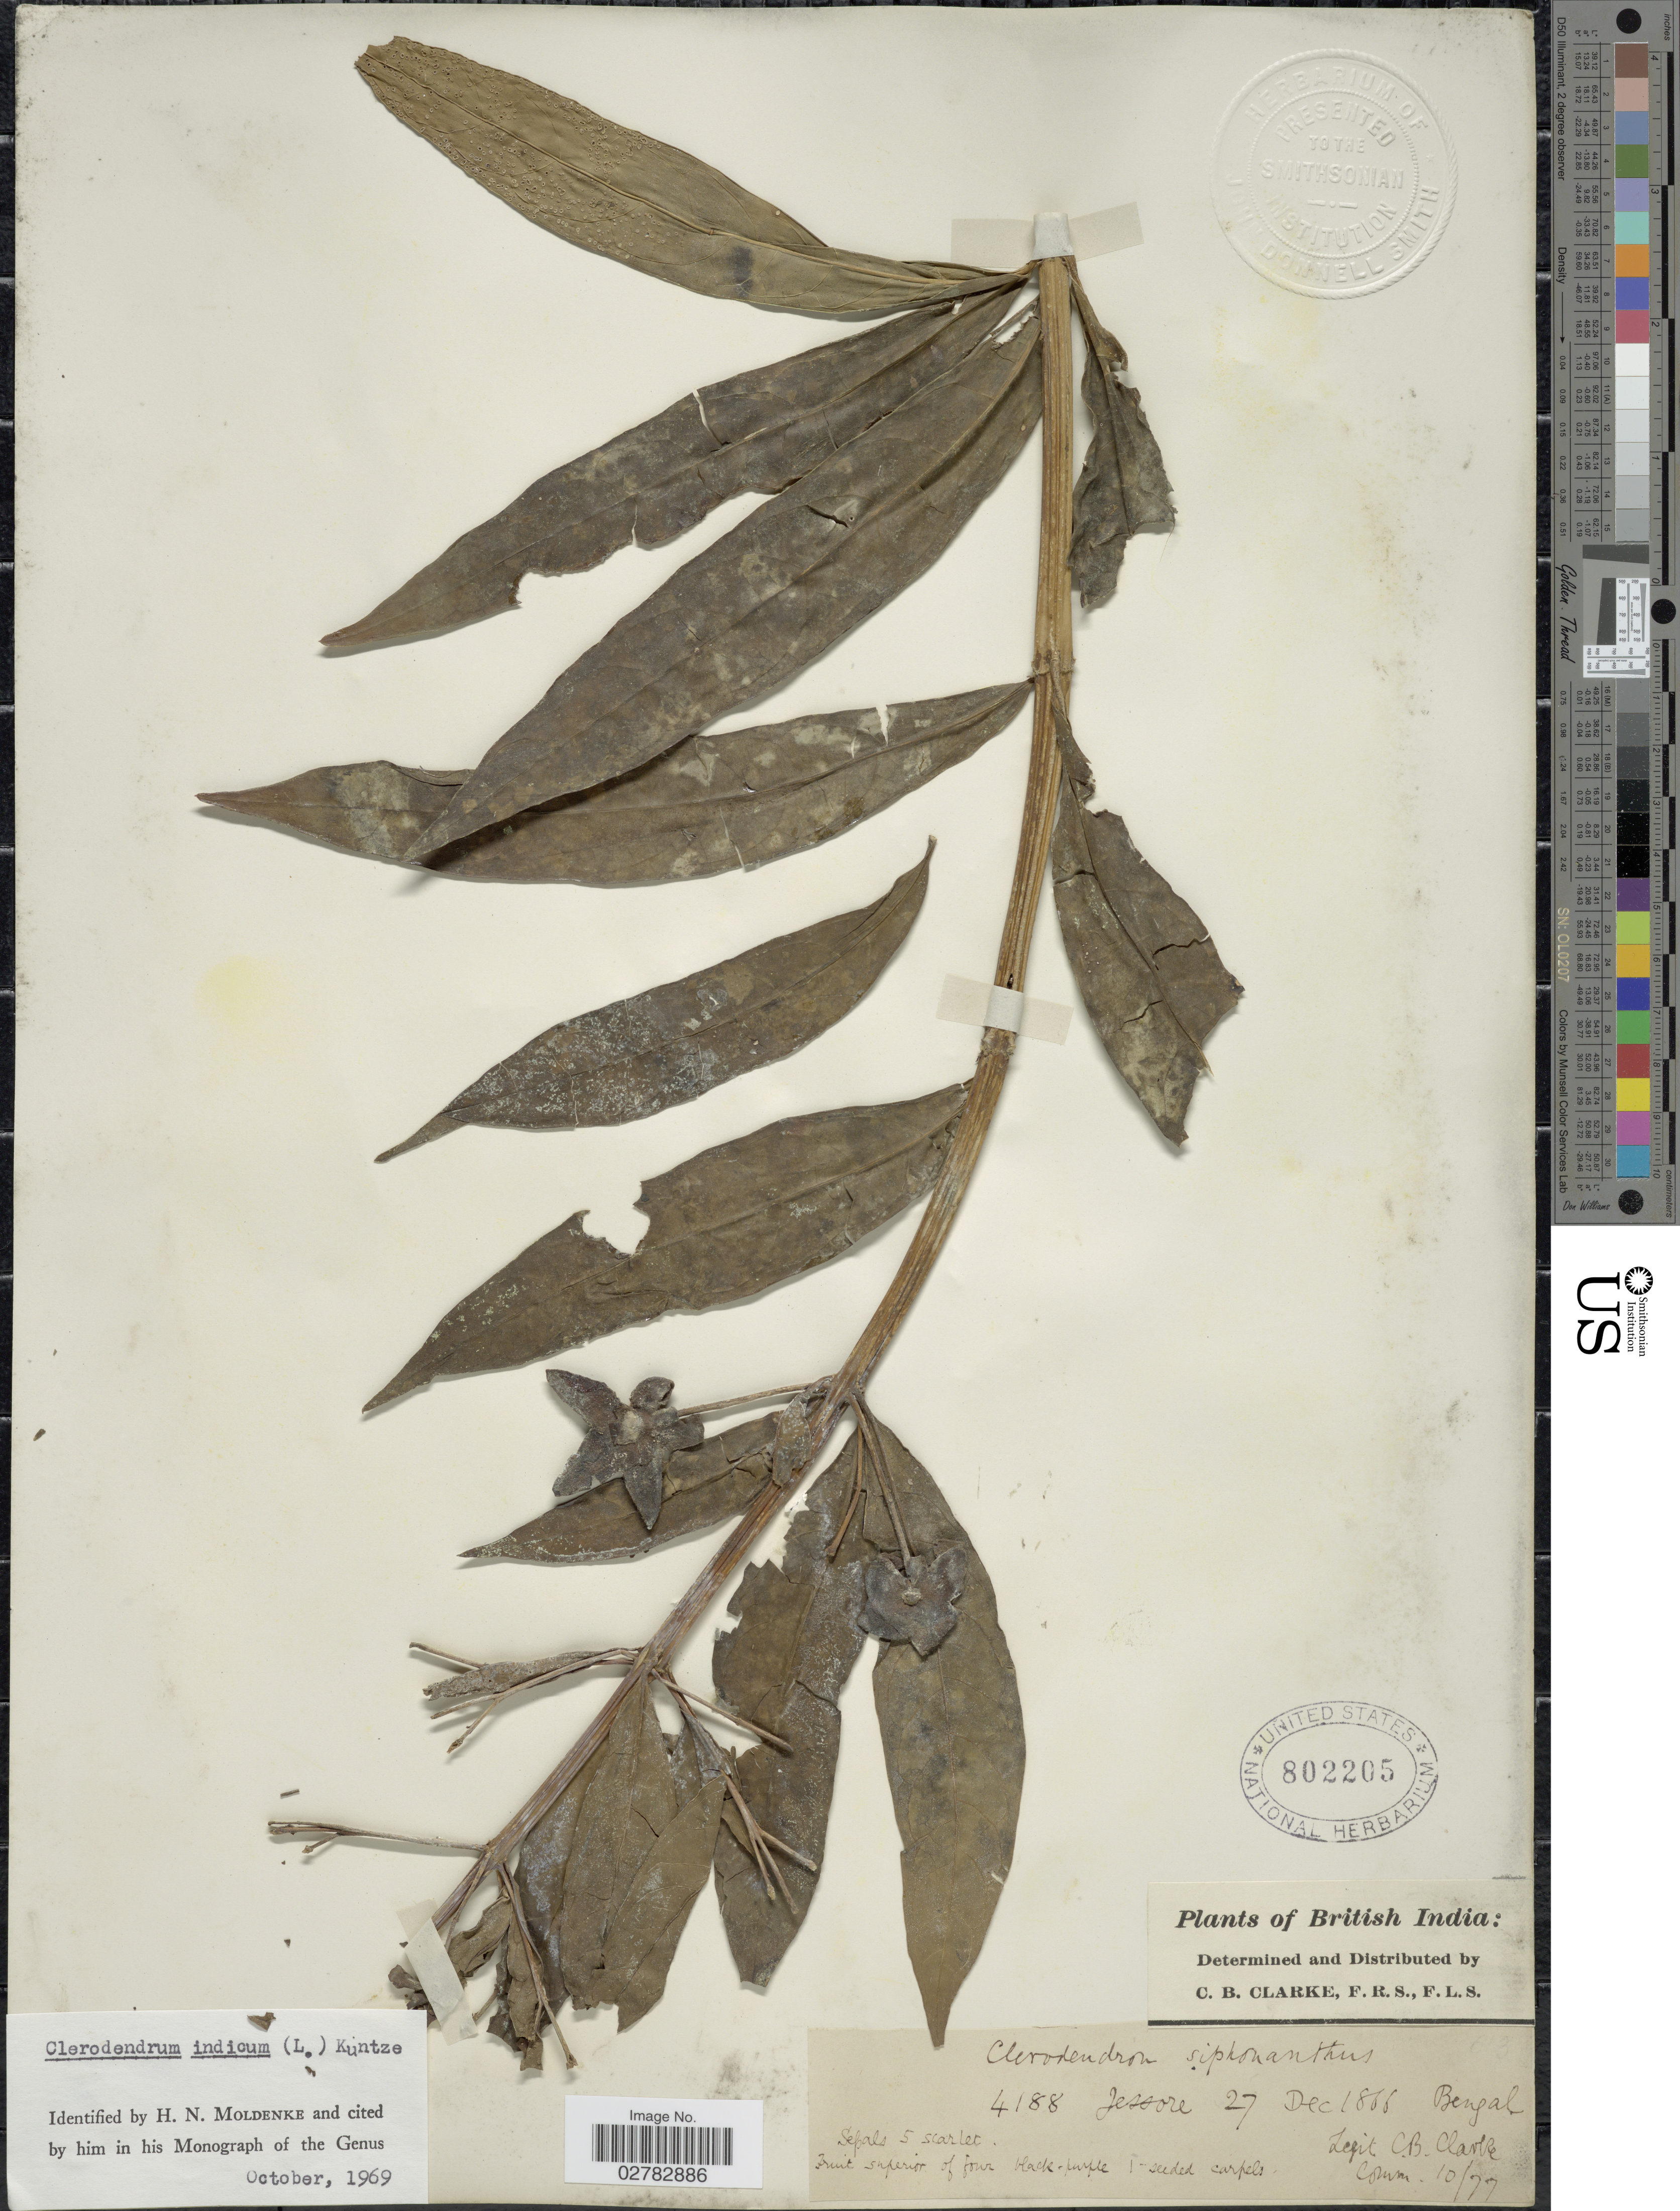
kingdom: Plantae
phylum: Tracheophyta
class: Magnoliopsida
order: Lamiales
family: Lamiaceae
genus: Clerodendrum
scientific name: Clerodendrum indicum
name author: (L.) Kuntze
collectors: C. B. Clarke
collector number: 4188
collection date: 1866-12-27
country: Bangladesh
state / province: Khulna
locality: British India. Jessore. Bengal.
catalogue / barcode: US 802205